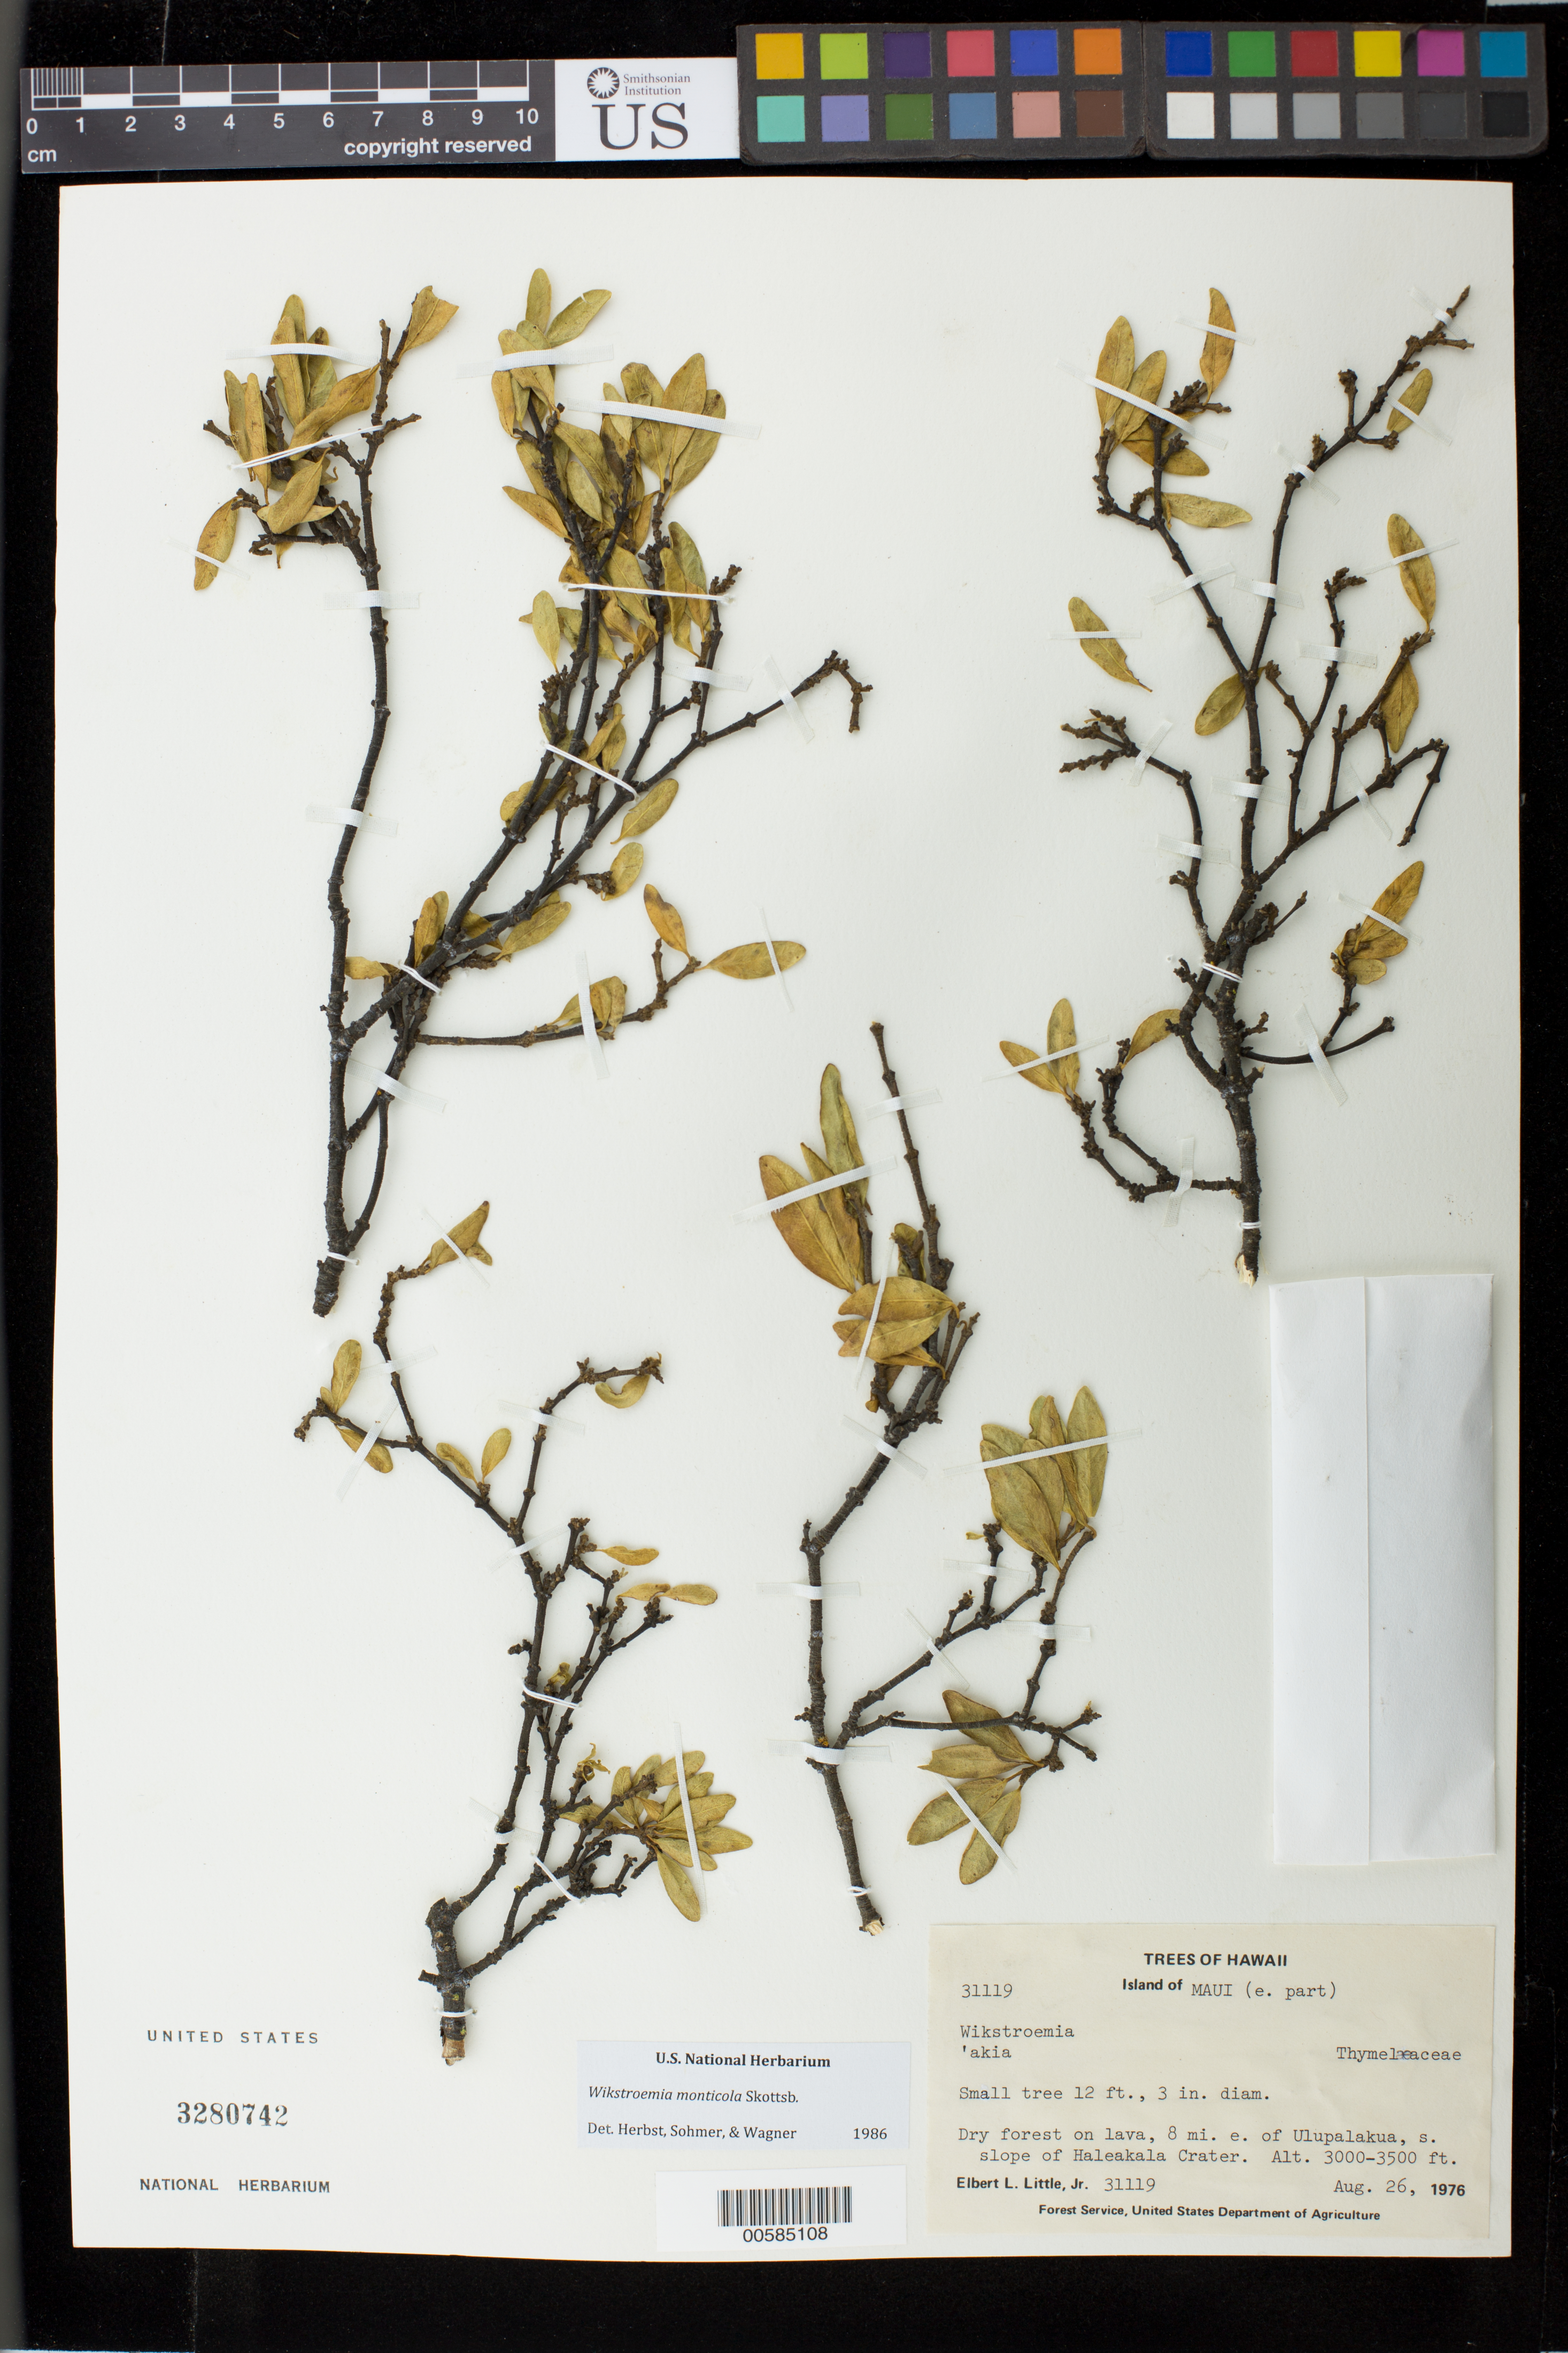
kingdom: Plantae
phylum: Tracheophyta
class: Magnoliopsida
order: Malvales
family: Thymelaeaceae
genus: Wikstroemia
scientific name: Wikstroemia monticola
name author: Skottsb.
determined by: Herbst, D. R.; Sohmer, S. H.; Wagner, W. L.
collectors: E. L. Little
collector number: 31119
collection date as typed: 26 Aug 1976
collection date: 1976-08-26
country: United States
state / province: Hawaii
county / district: Maui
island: Maui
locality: E Maui, 8 mi E of Ulupalakua, S slope of Haleakala Crater.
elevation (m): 914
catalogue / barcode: US 3280742